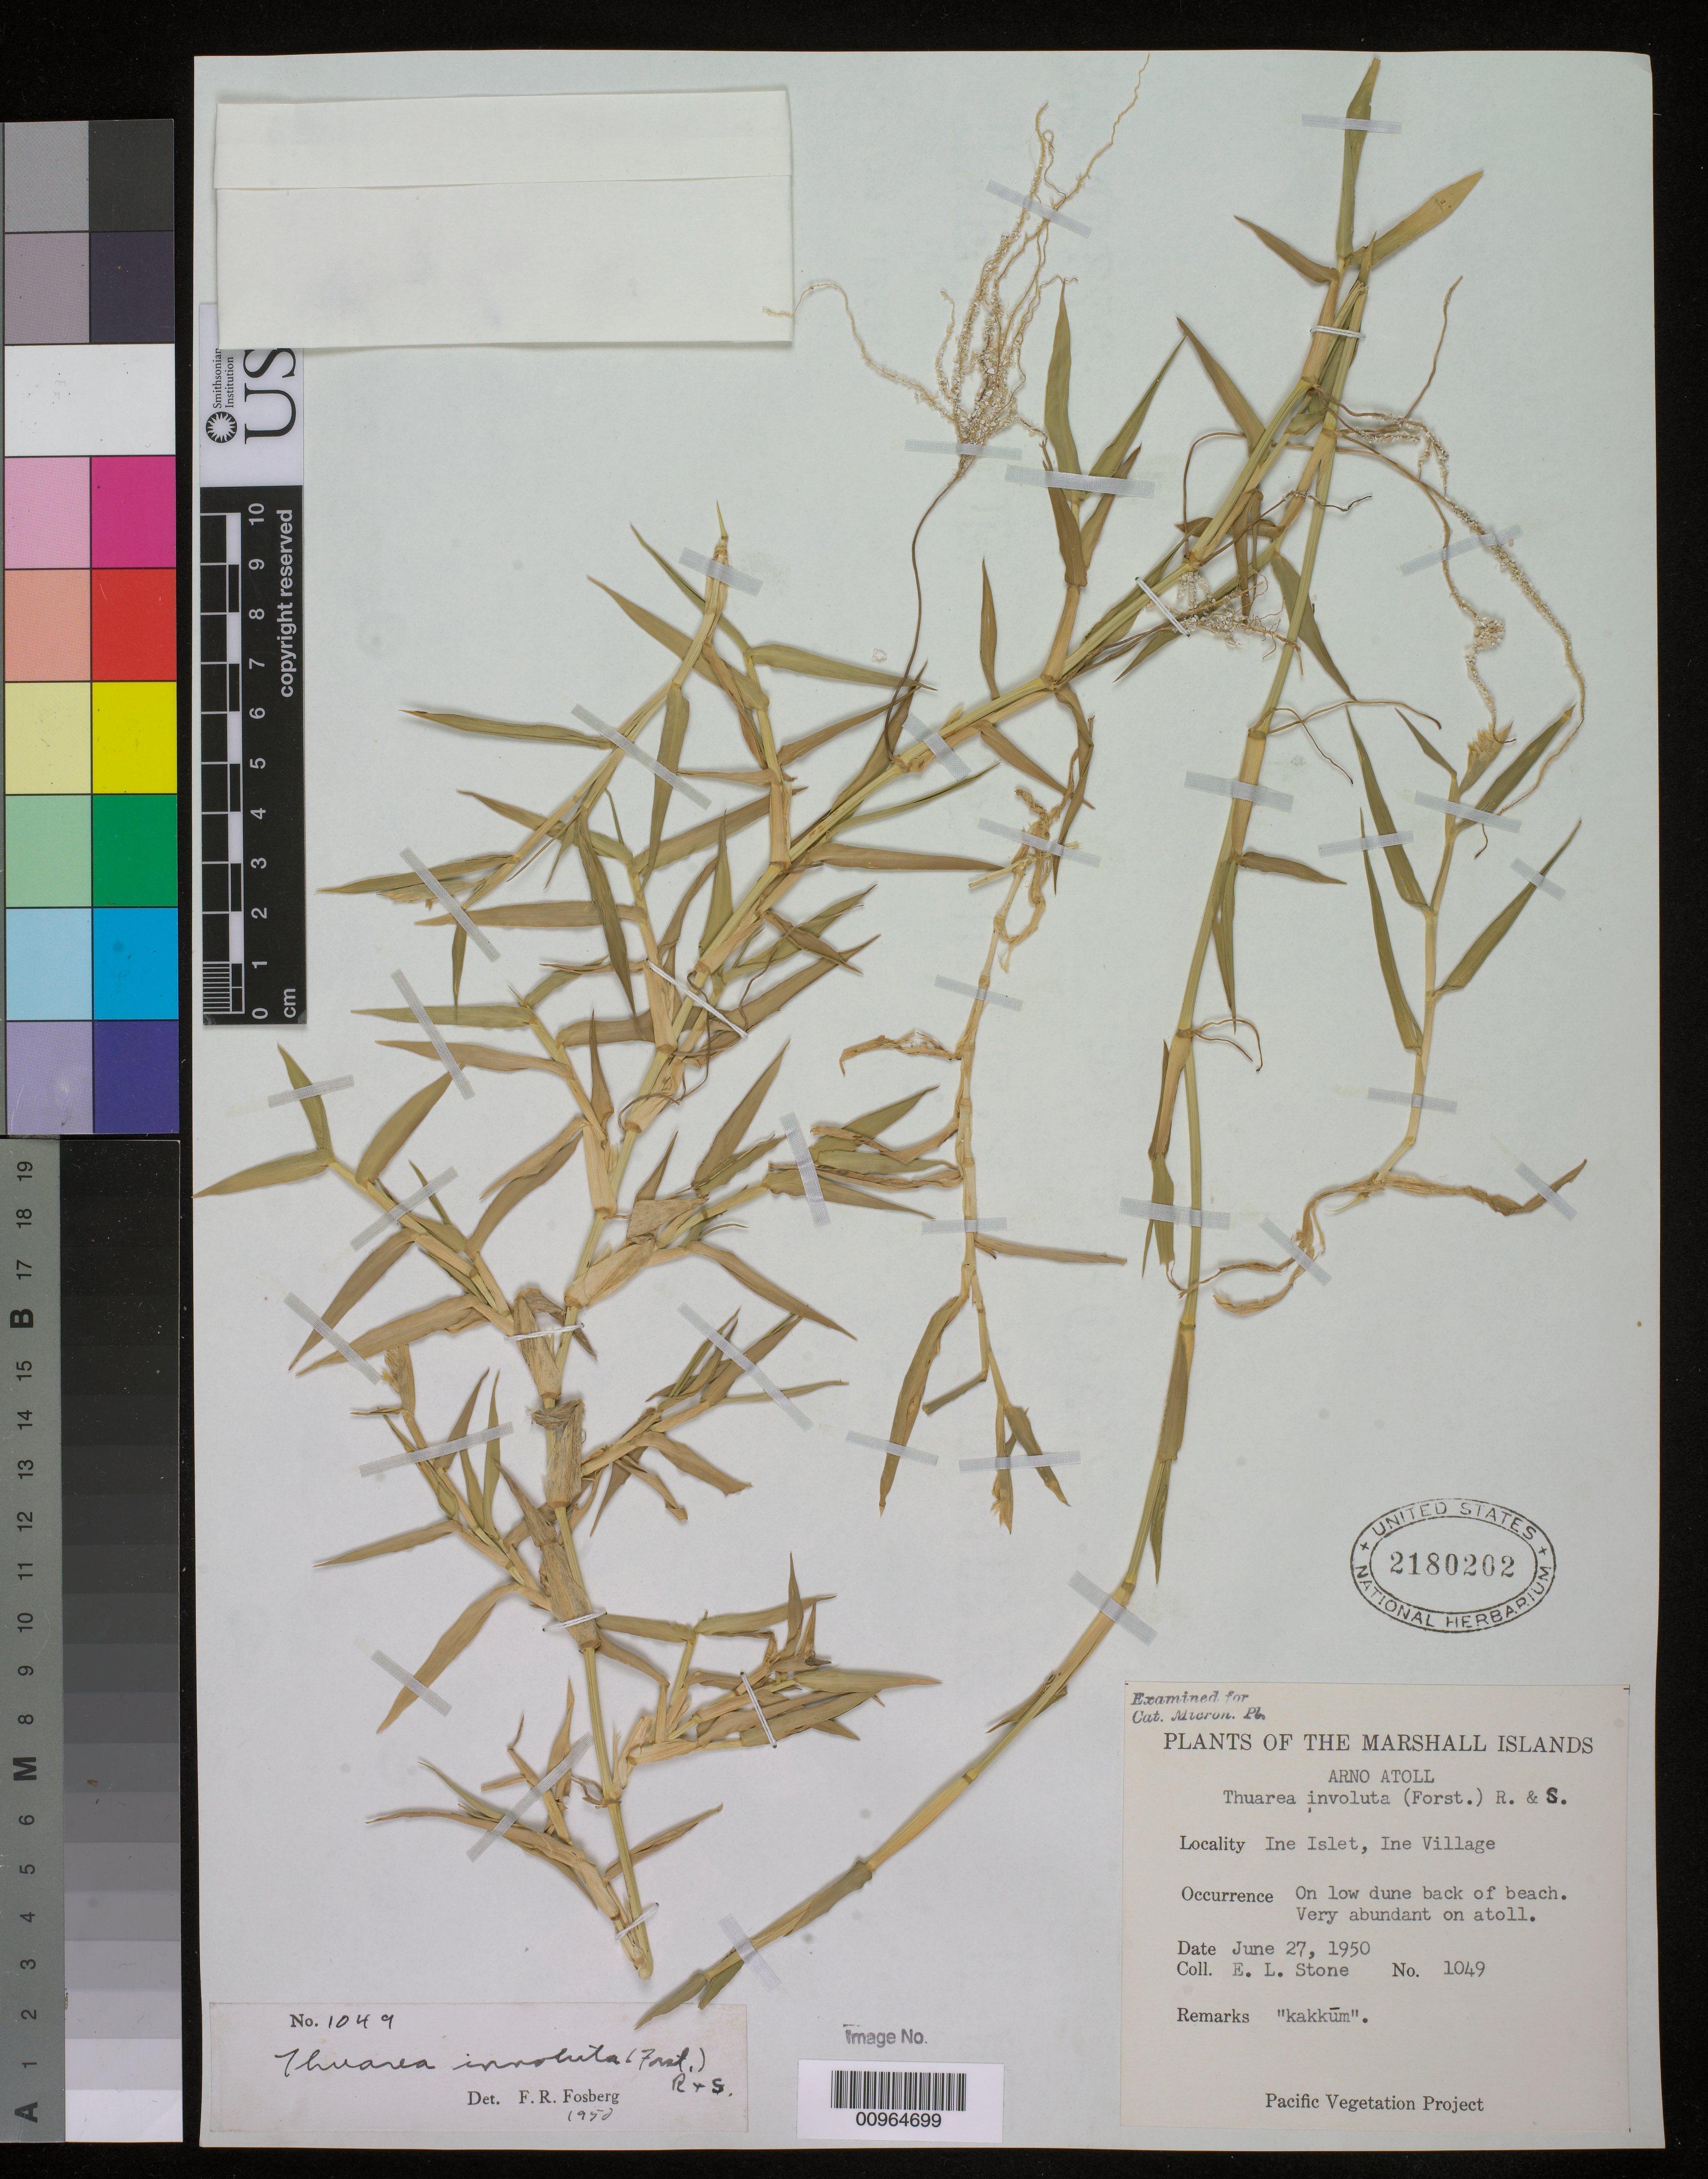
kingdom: Plantae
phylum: Tracheophyta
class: Liliopsida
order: Poales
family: Poaceae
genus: Thuarea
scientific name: Thuarea involuta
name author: (G. Forst.) R. Br. ex Sm.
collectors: E. L. Stone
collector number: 1049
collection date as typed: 27 Jun 1950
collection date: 1950-06-27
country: Marshall Islands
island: Arno Atoll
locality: Ine Islet, Ine Village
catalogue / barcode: US 2180202